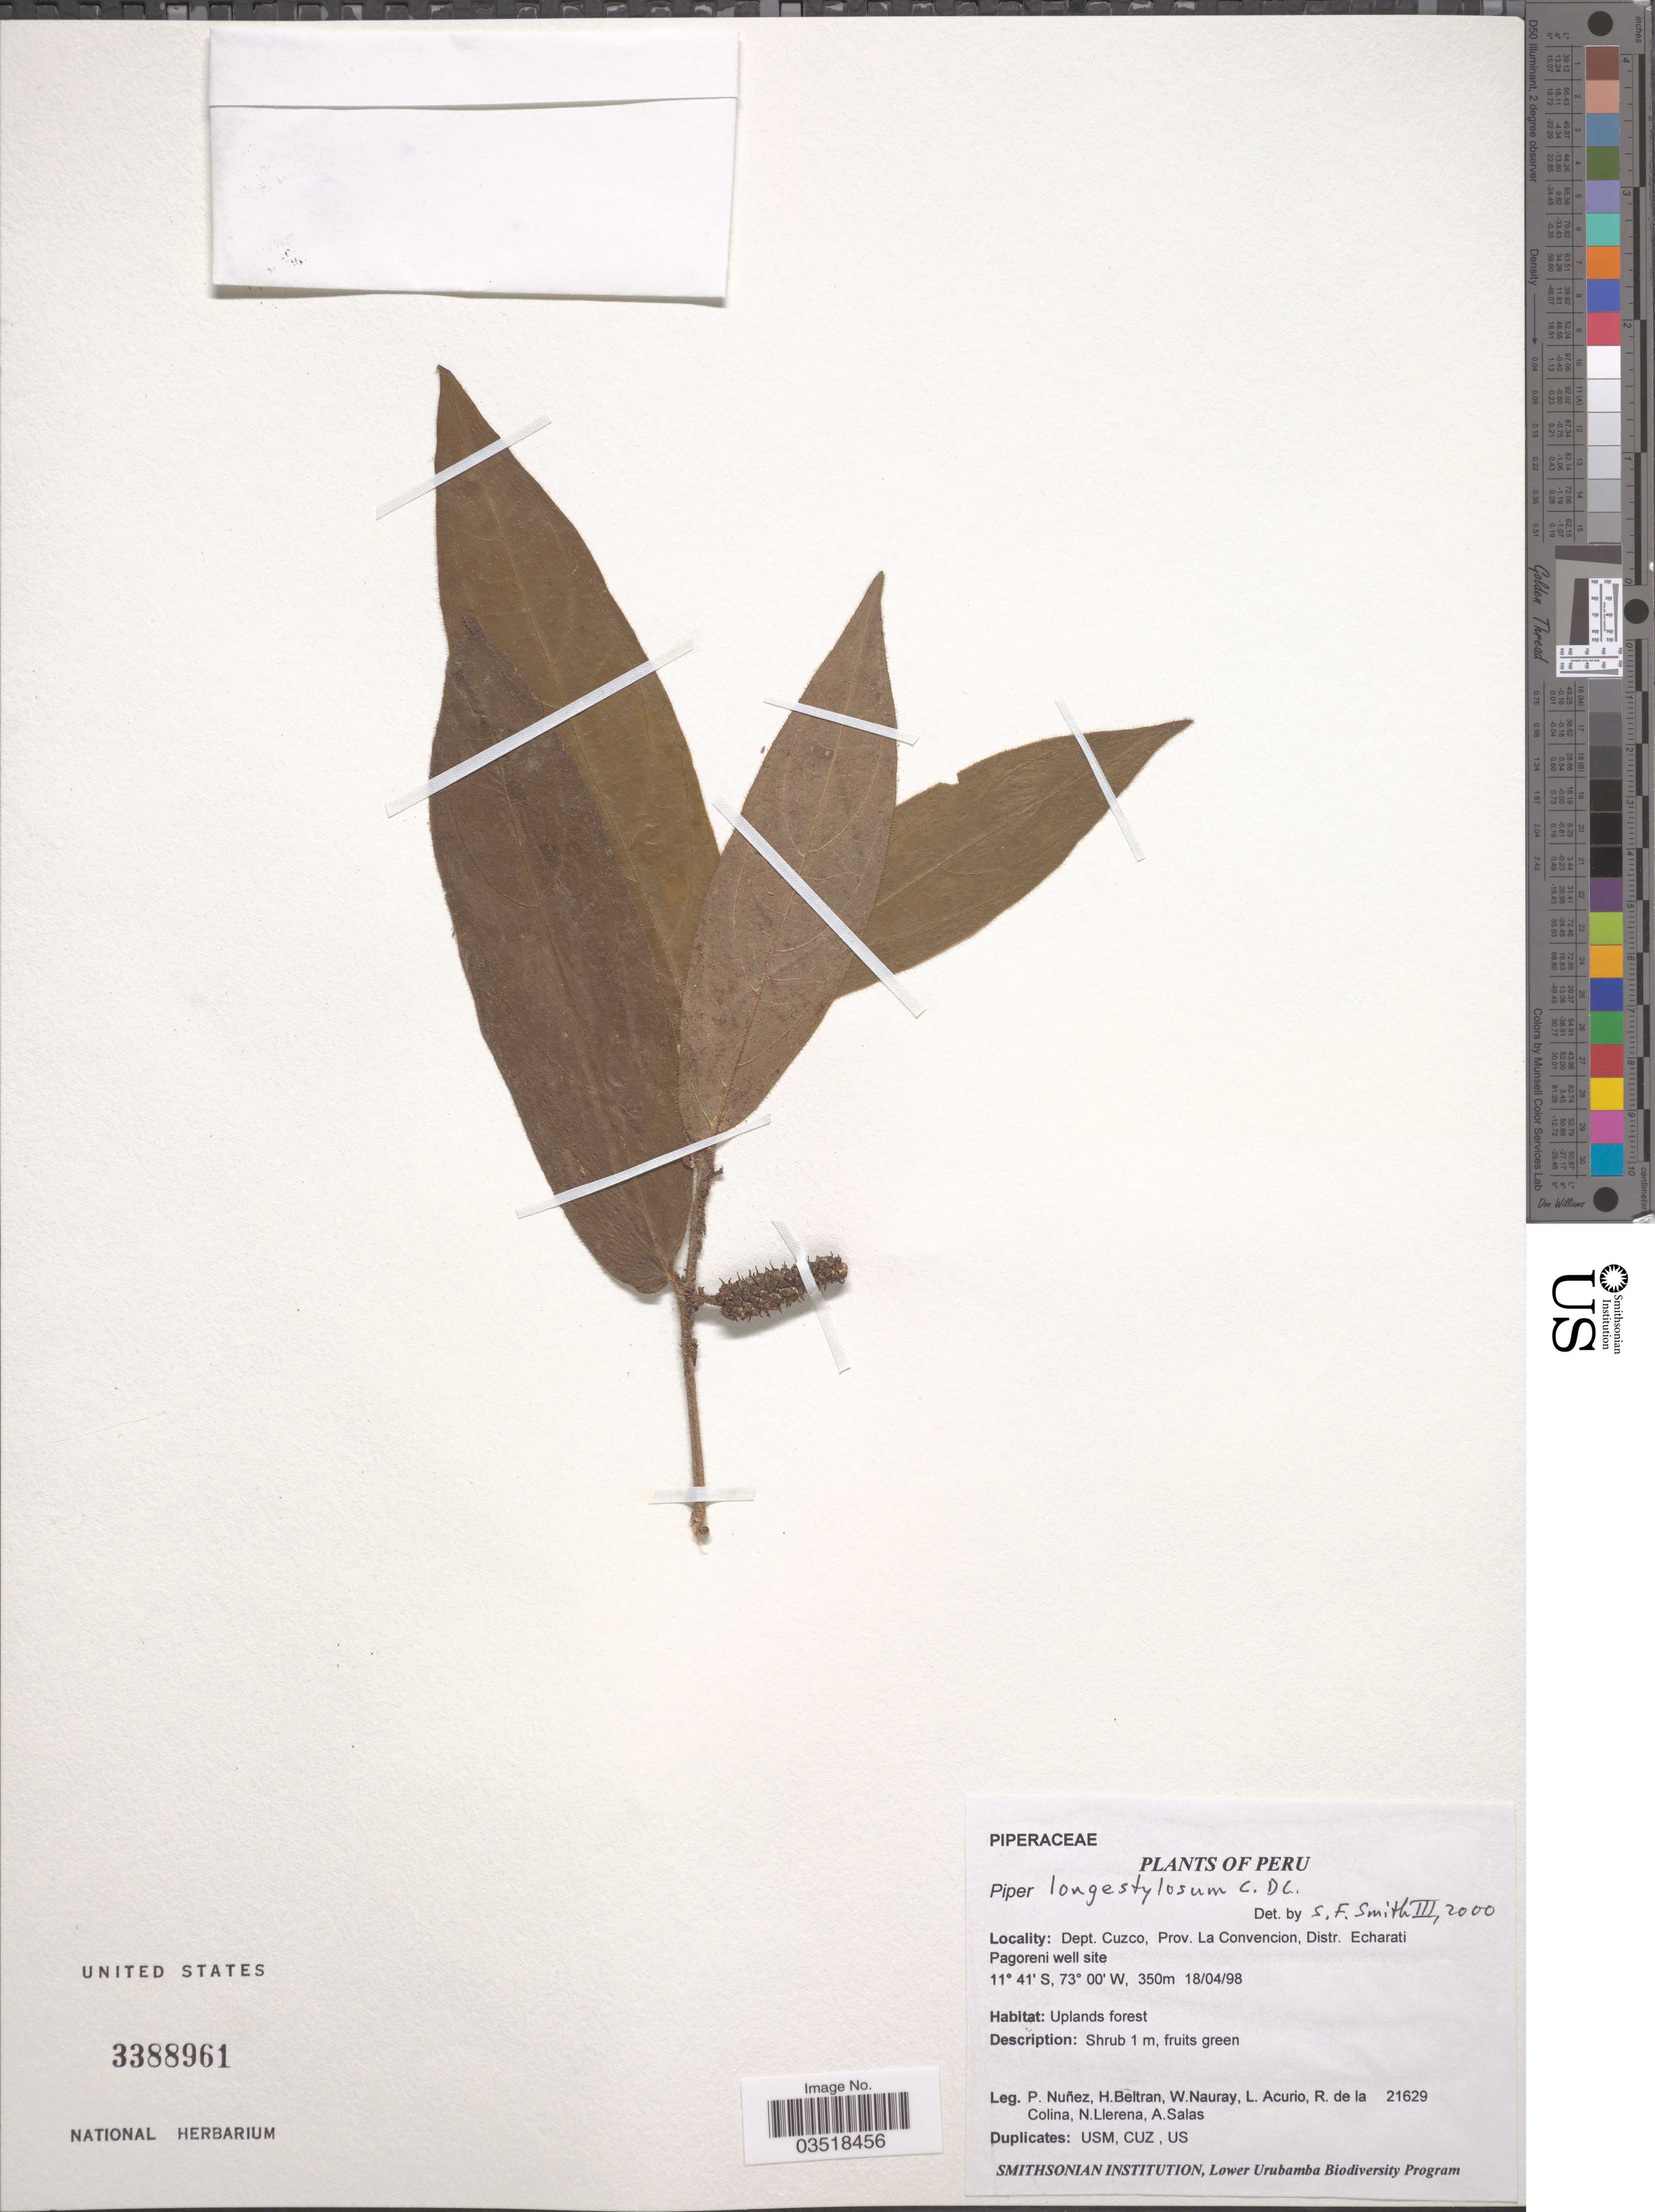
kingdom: Plantae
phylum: Tracheophyta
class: Magnoliopsida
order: Piperales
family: Piperaceae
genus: Piper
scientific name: Piper longestylosum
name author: C. DC.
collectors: P. Nuñez V., H. Beltran, W. Nauray, L. Acurio & et al.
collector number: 21629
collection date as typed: Transcribed d/m/y: 18/4/98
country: Peru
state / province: Cusco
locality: Dept. Cuzco, Prov. La Convencion, Distr. Echarati Pagoreni well site.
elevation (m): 350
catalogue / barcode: US 3388961